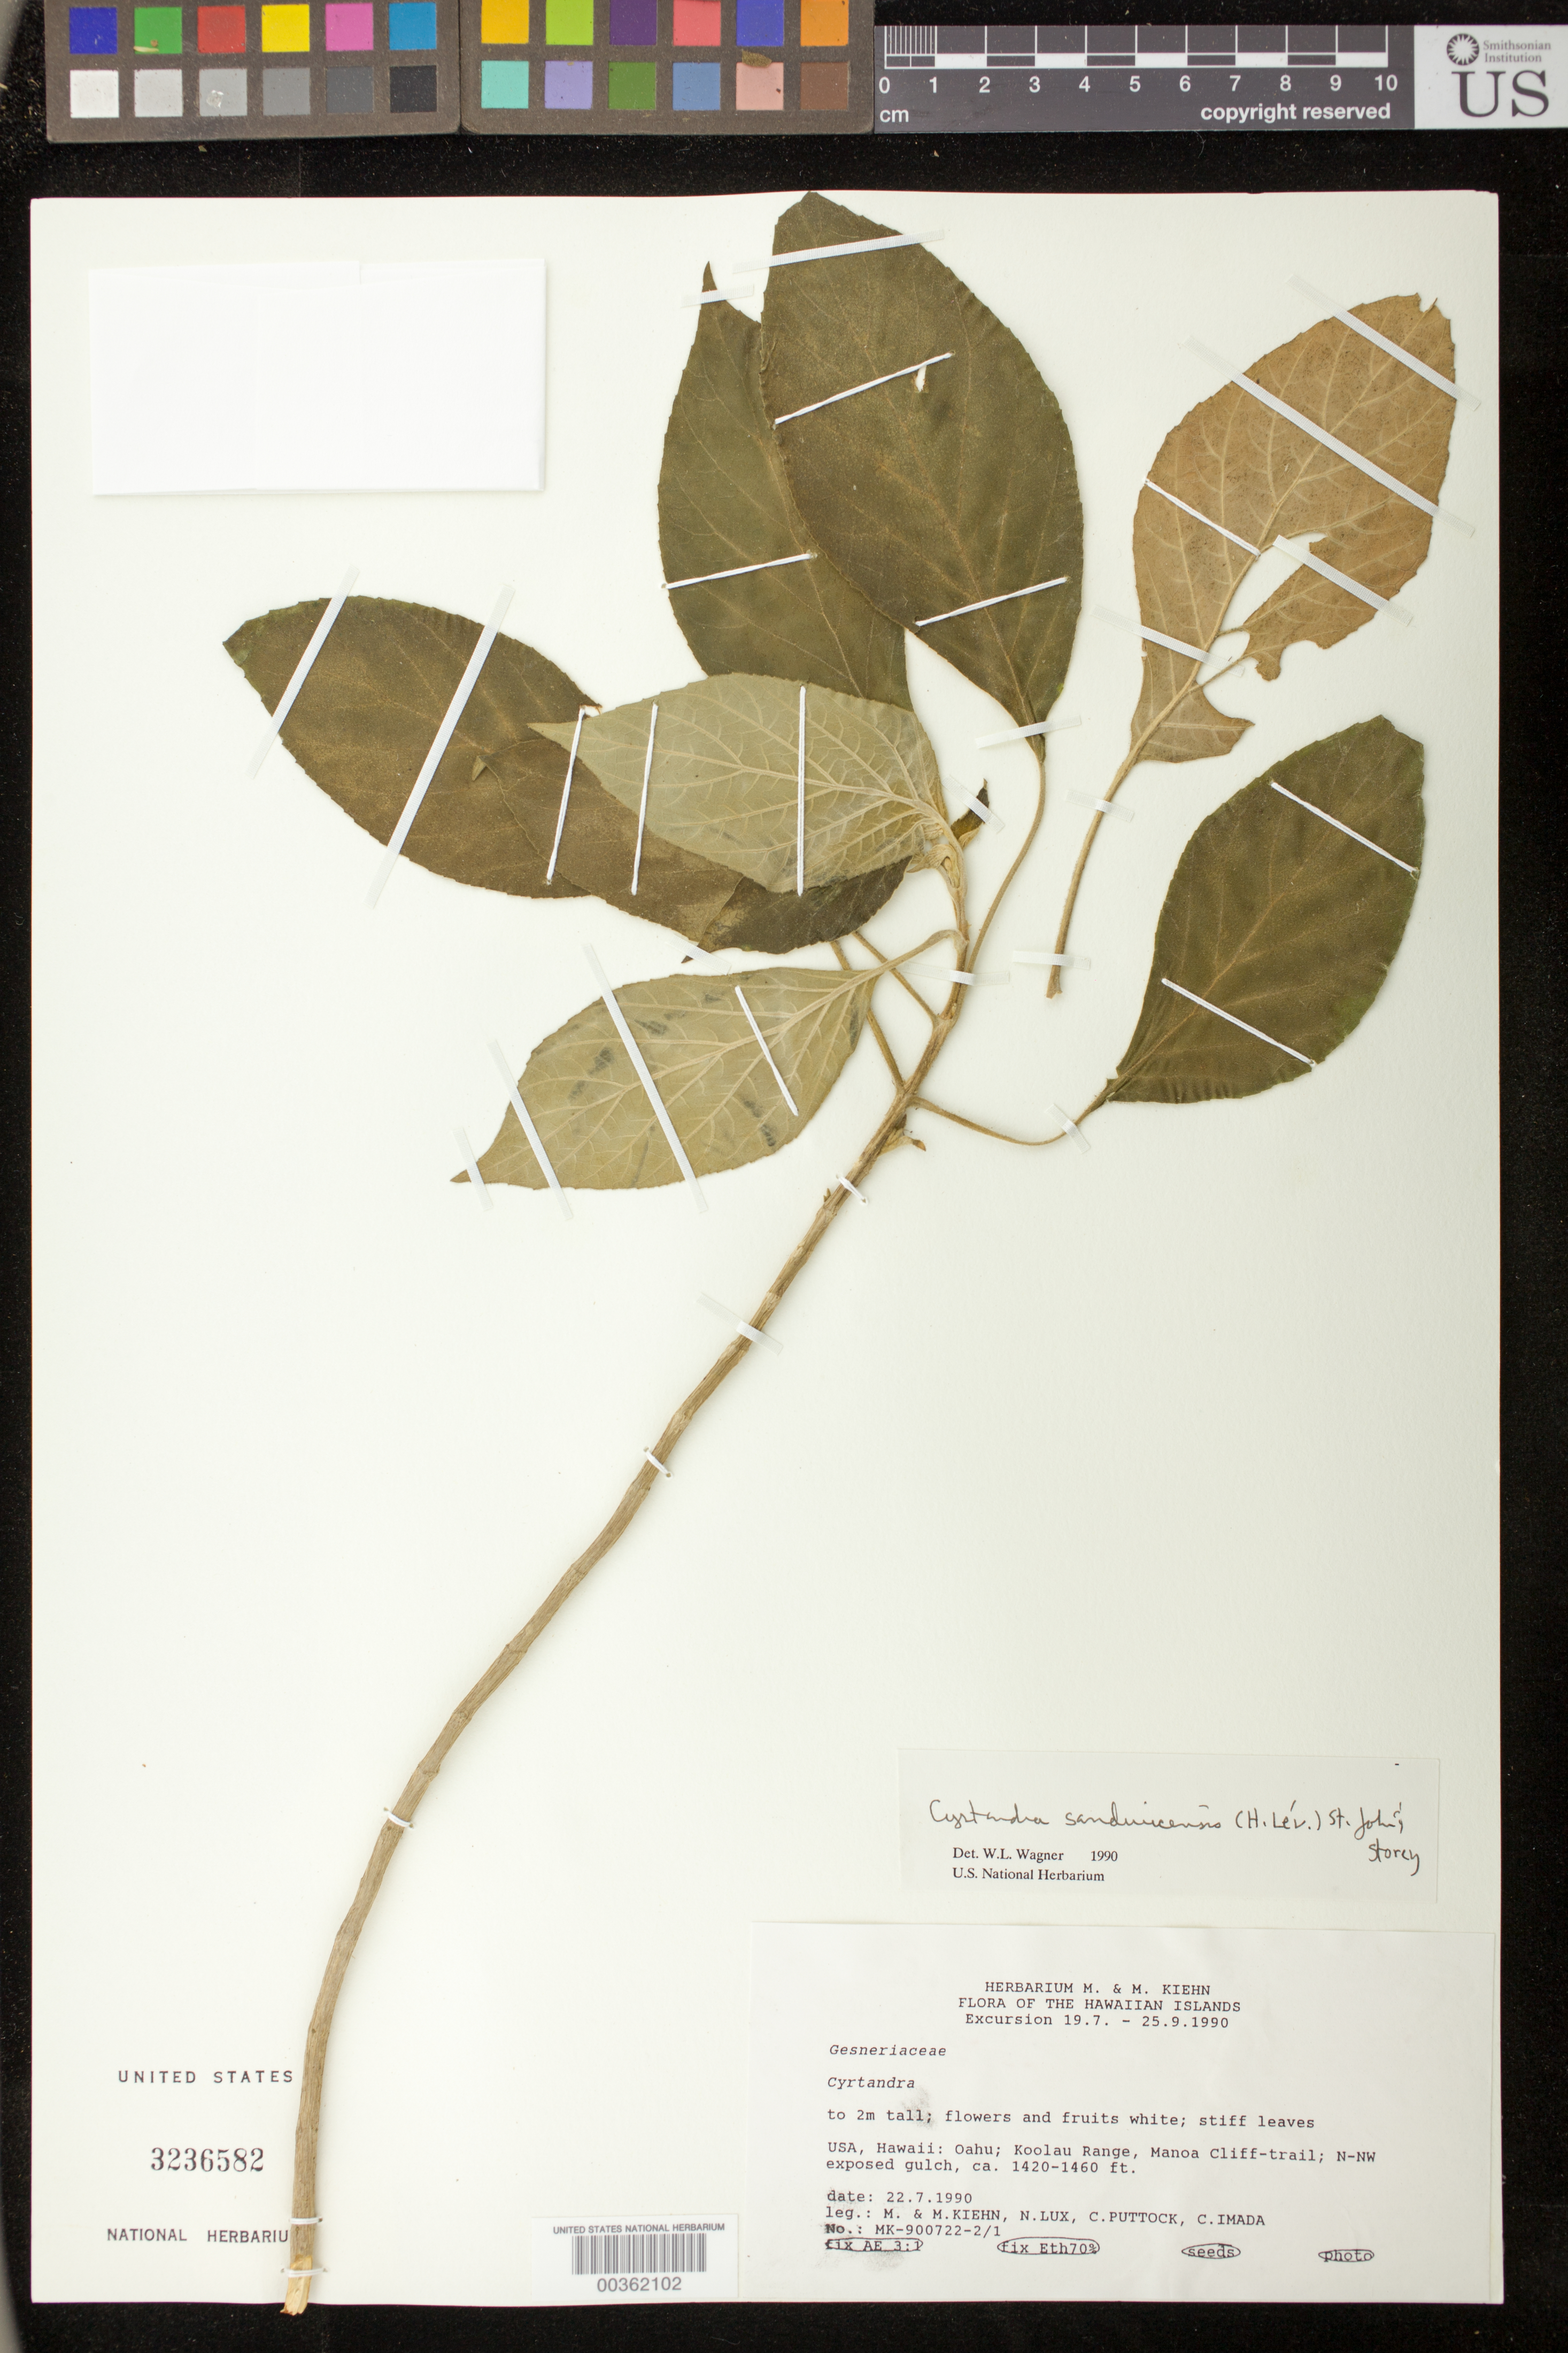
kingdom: Plantae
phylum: Tracheophyta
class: Magnoliopsida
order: Lamiales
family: Gesneriaceae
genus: Cyrtandra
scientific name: Cyrtandra sandwicensis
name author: (H. Lév.) H. St. John & Storey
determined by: Wagner, W. L., (BOT), Smithsonian Institution - National Museum of Natural History (UNITED STATES)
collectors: M. Kiehn, N. Lux, C. Puttock & C. Imada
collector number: MK- 900722 -2/1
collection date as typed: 22 Jul 1990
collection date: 1990-07-22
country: United States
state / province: Hawaii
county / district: Honolulu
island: Oahu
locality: Honolulu co., Koolau range, manoa cliff-trail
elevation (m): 433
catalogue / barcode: US 3236582